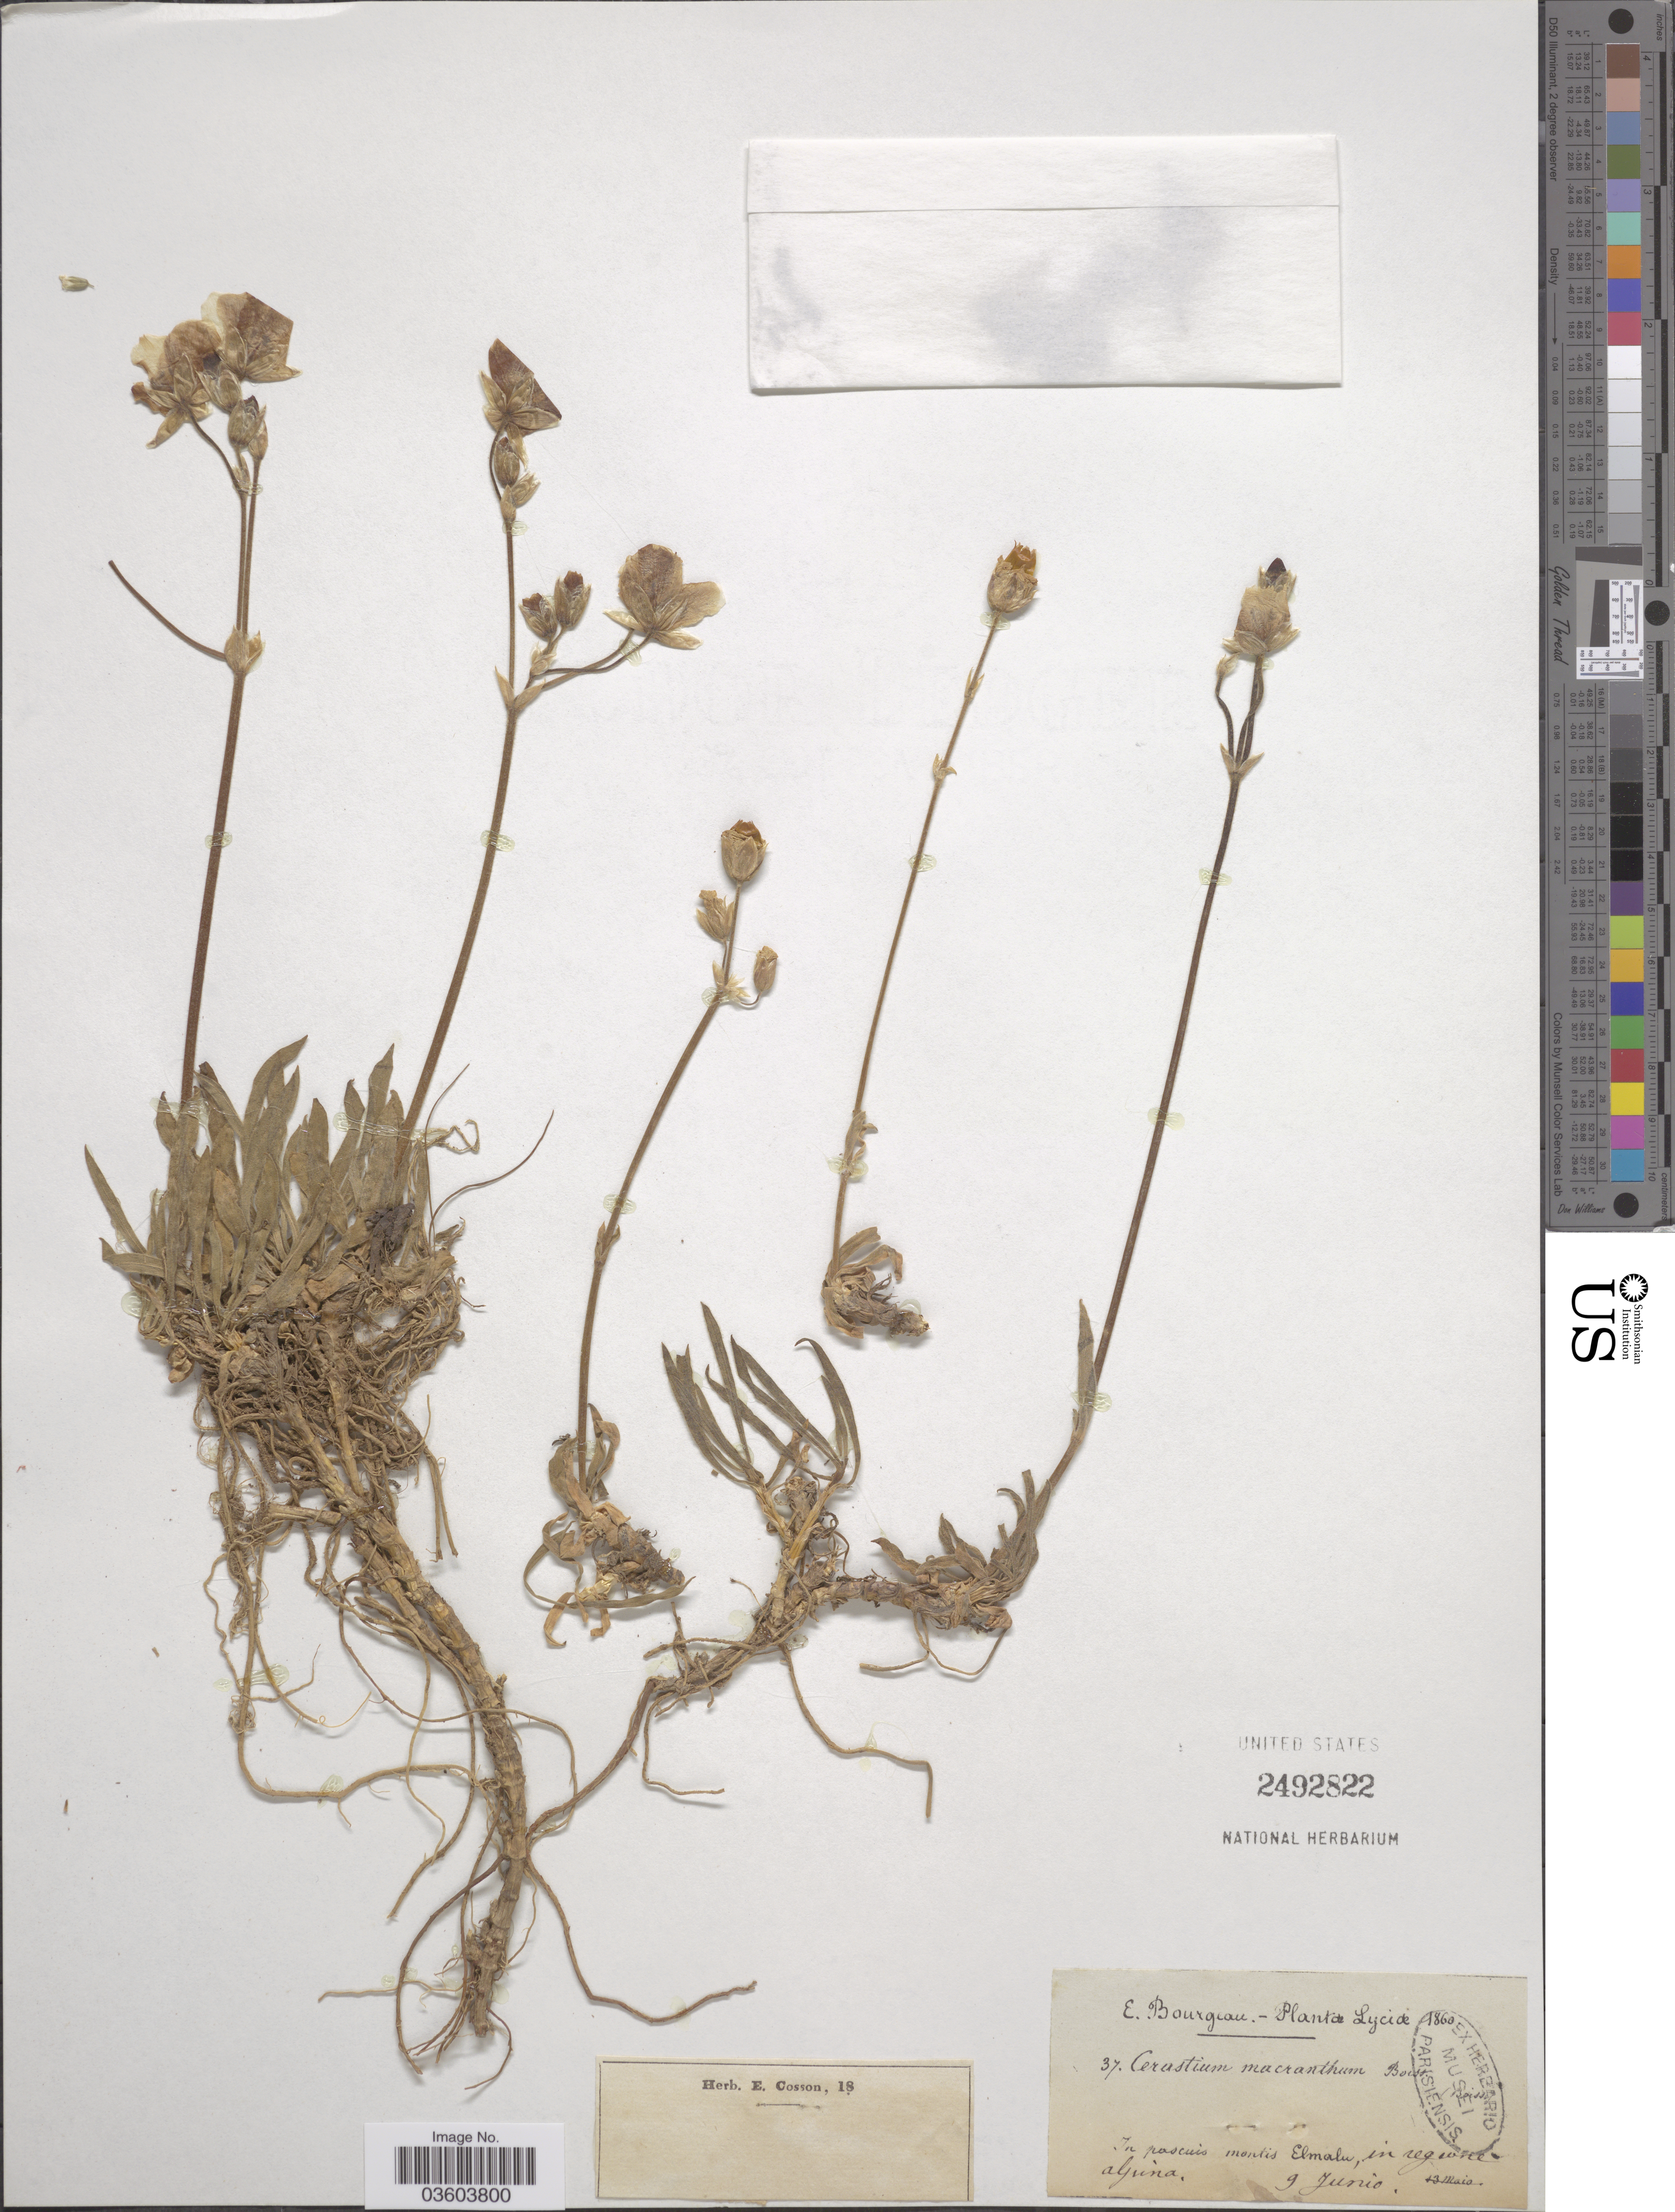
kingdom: Plantae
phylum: Tracheophyta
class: Magnoliopsida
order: Caryophyllales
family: Caryophyllaceae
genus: Cerastium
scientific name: Cerastium macranthum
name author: Boiss.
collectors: E. Bourgeau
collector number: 37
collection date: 1860-06-09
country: Turkey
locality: Lyciae. In pascuis montis Elmalu, in greione alpina.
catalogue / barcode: US 2492822